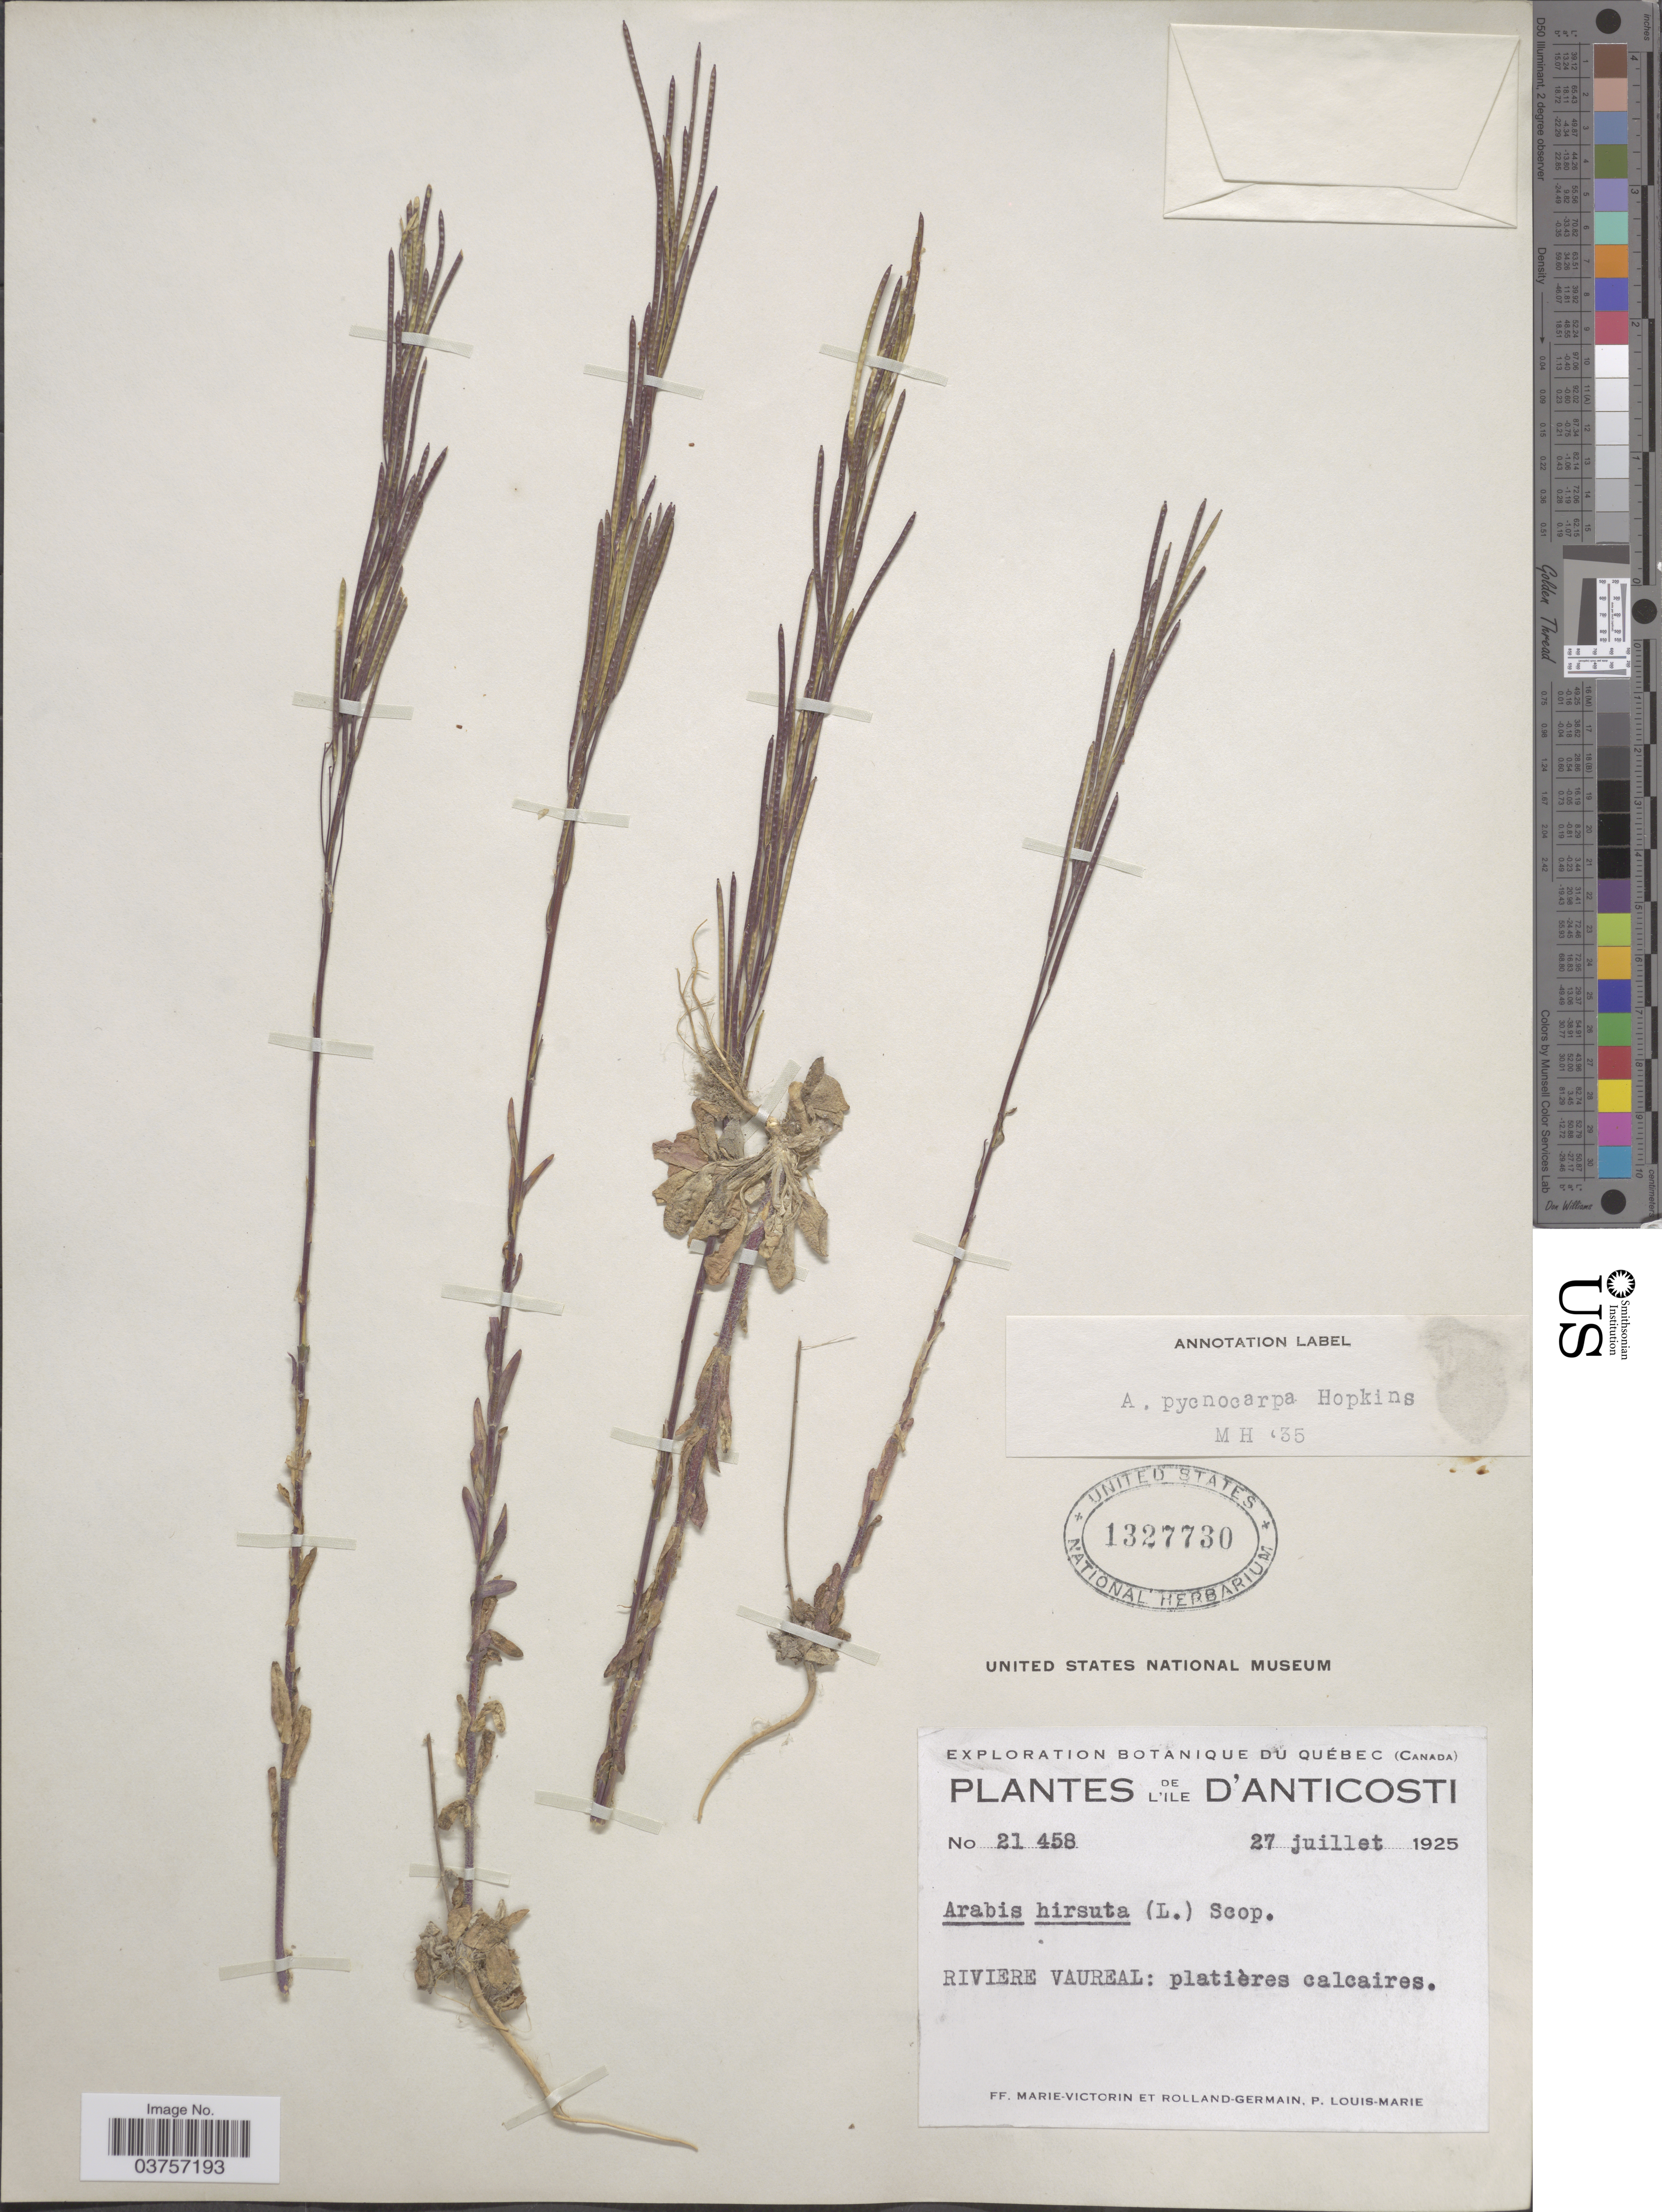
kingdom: Plantae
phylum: Tracheophyta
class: Magnoliopsida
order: Brassicales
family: Brassicaceae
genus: Arabis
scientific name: Arabis hirsuta var. pycnocarpa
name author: M. Hopkins & Rollins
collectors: F. Marie-Victorin, Rolland-Germain & L.-M. LaLonde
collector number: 21458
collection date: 1925-07-27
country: Canada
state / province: Quebec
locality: L'Ile D'Anticosti; Riviere Vaureal.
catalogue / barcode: US 1327730